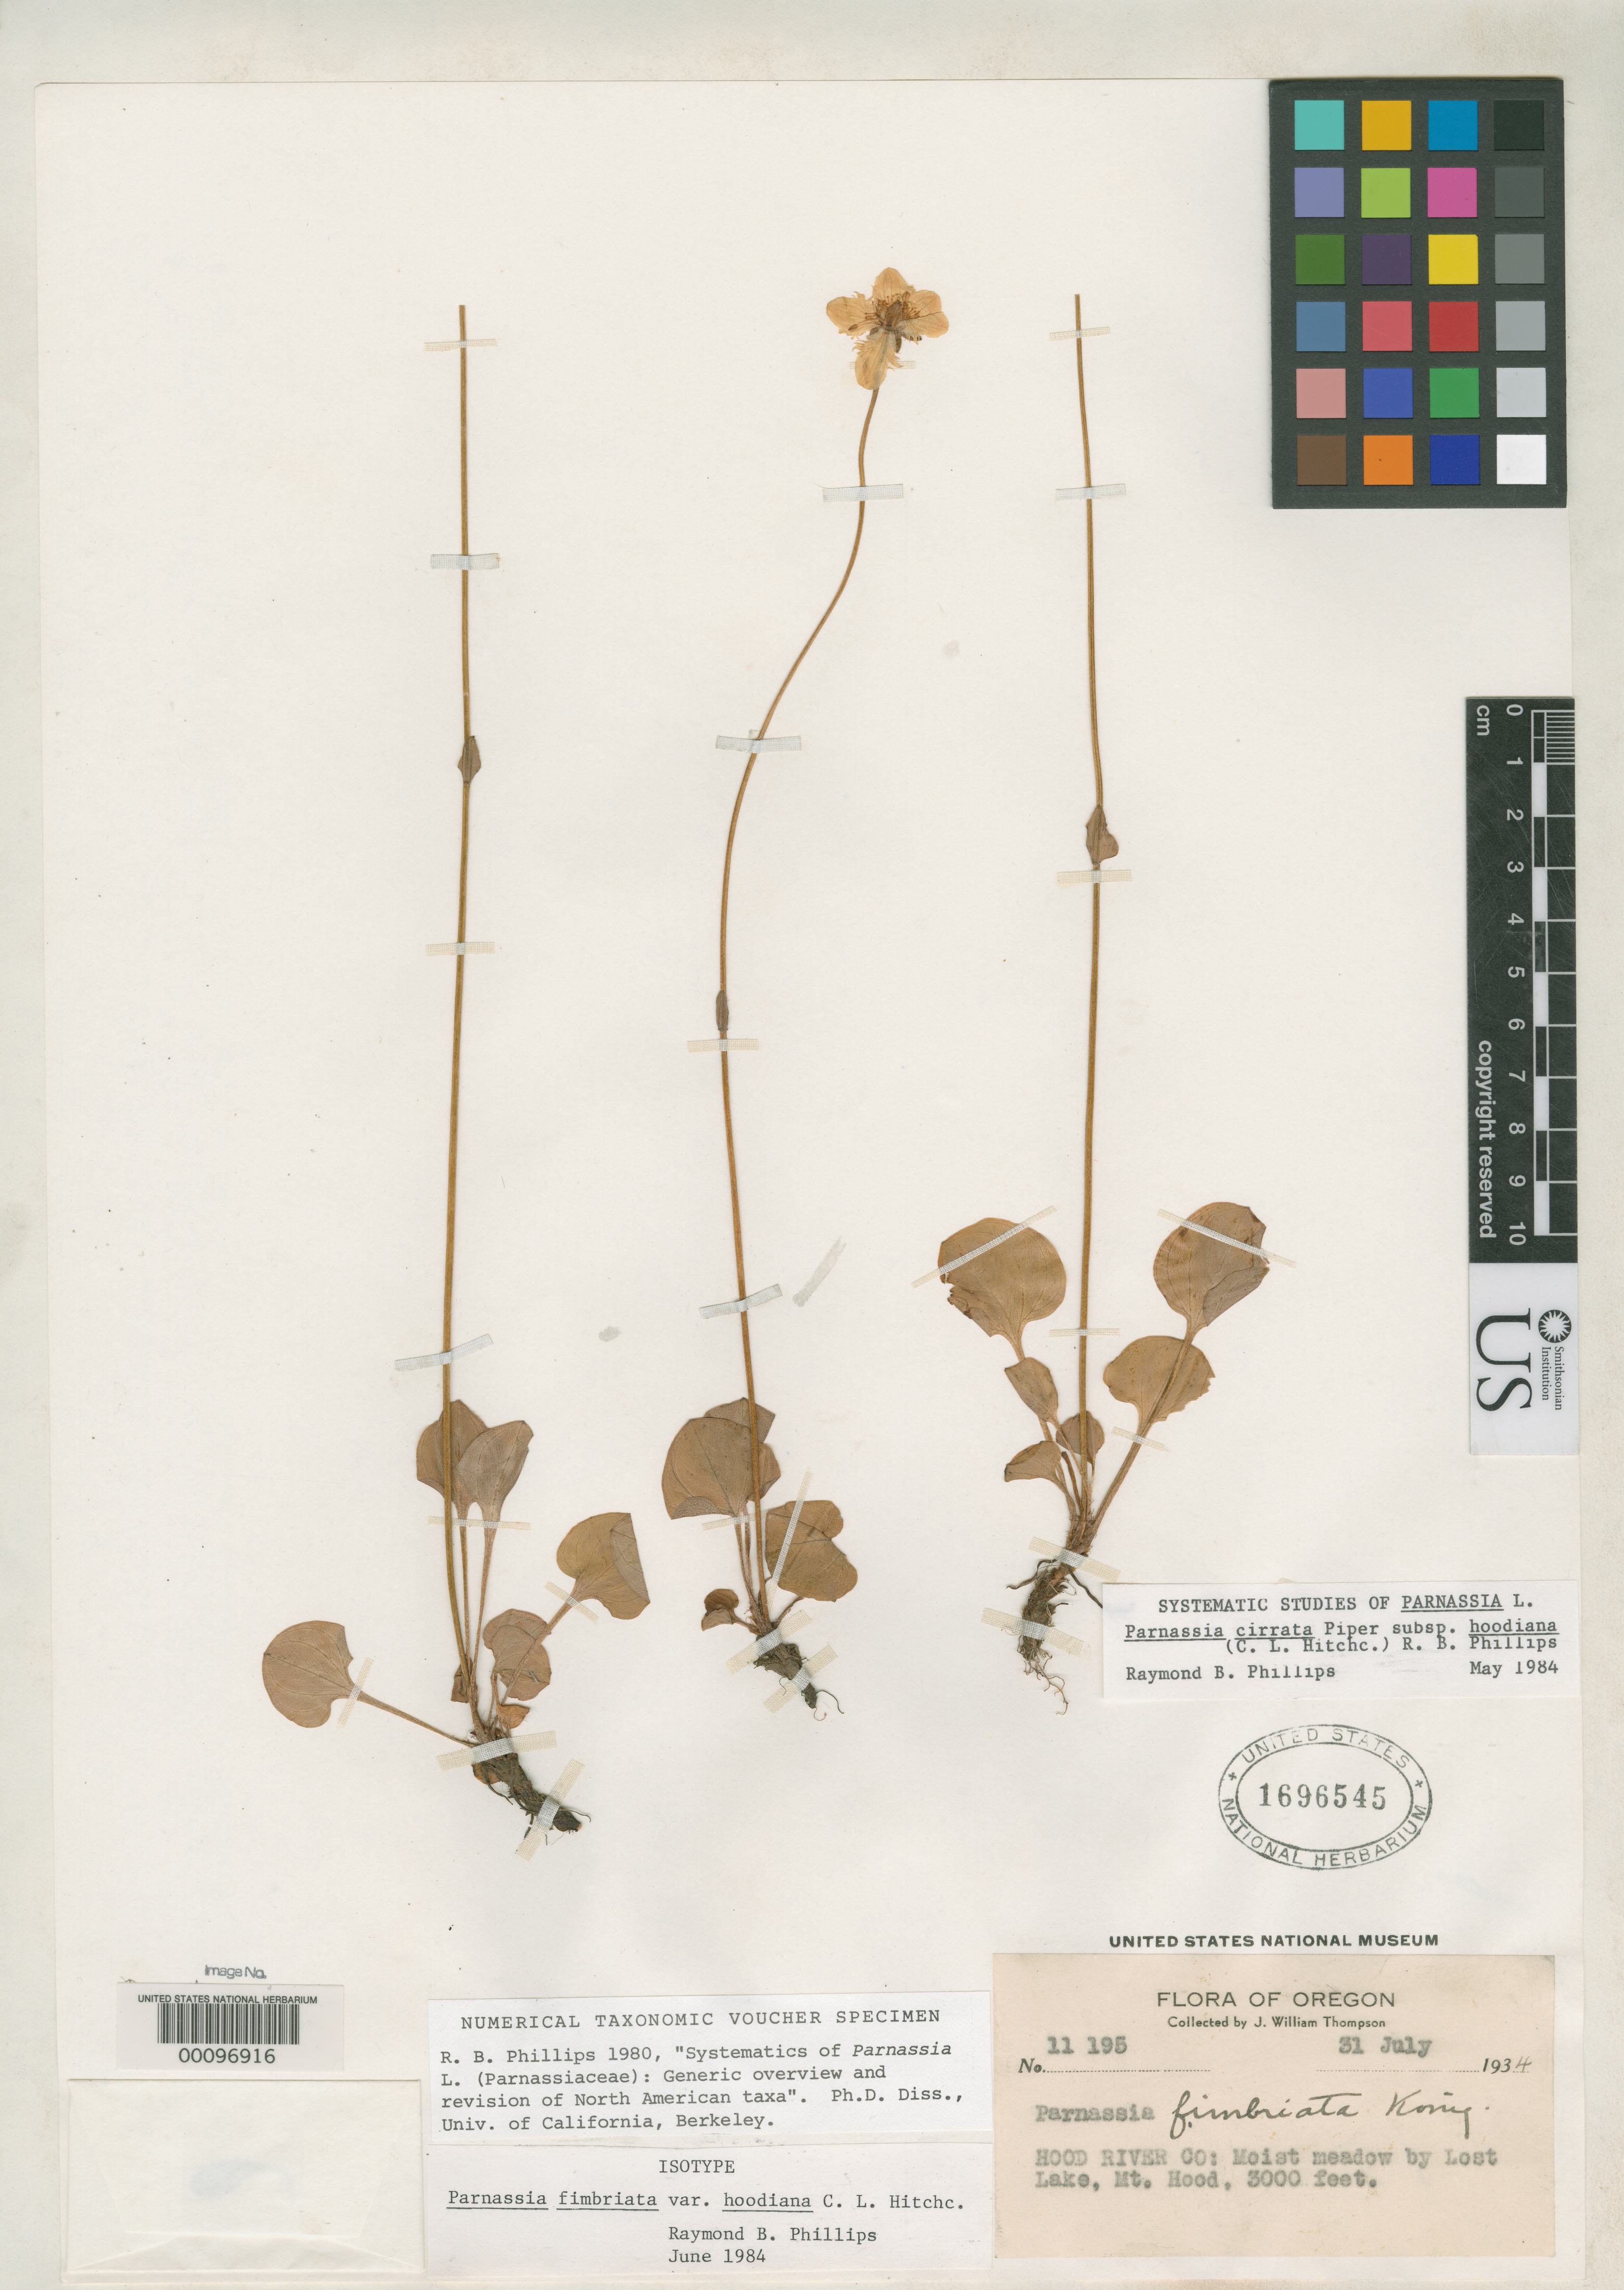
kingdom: Plantae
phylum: Tracheophyta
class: Magnoliopsida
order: Celastrales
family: Parnassiaceae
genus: Parnassia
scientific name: Parnassia fimbriata var. hoodiana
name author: C.L. Hitchc.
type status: Isotype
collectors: J. W. Thompson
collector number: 11195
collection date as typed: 31 Jul 1934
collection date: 1934-07-31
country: United States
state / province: Oregon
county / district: Hood River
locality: Lost Lake, Mt. Hood; alt. 3000 ft.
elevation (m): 914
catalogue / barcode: US 1696545